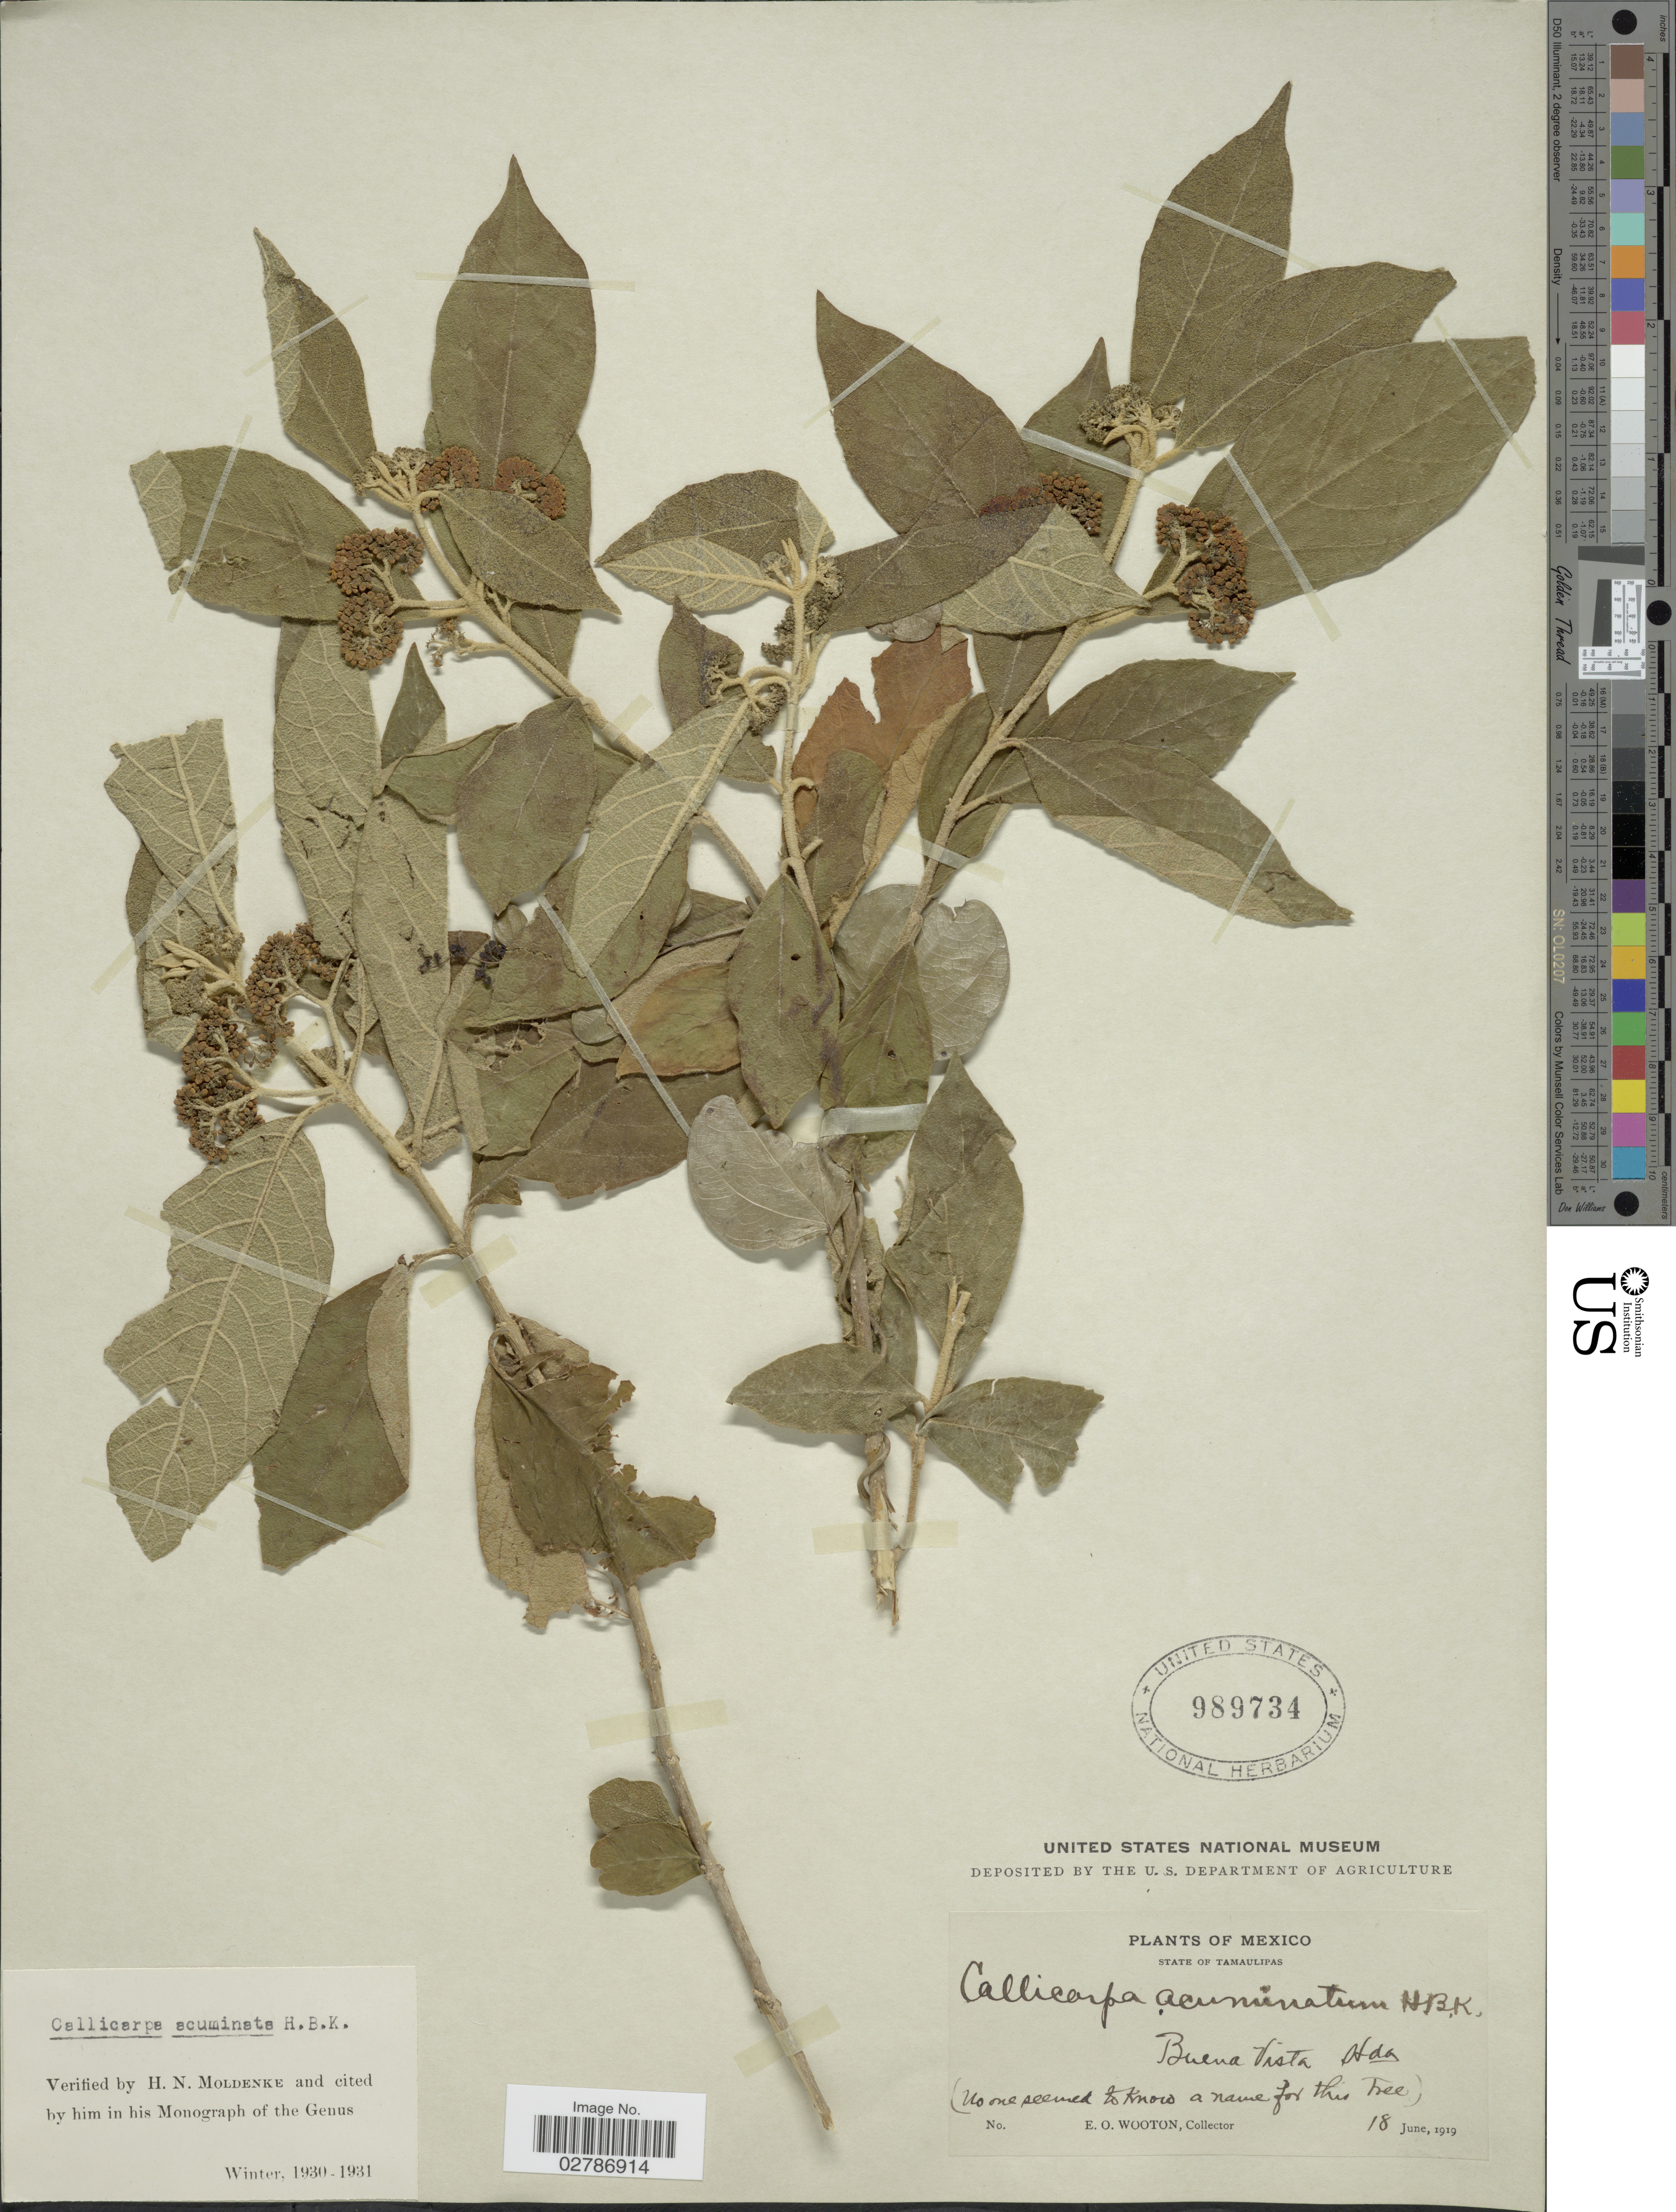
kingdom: Plantae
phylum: Tracheophyta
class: Magnoliopsida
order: Lamiales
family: Lamiaceae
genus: Callicarpa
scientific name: Callicarpa acuminata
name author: Kunth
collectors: E. O. Wooton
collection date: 1919-06-18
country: Mexico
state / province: Hidalgo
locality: Buena Vista Hda.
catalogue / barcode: US 989734